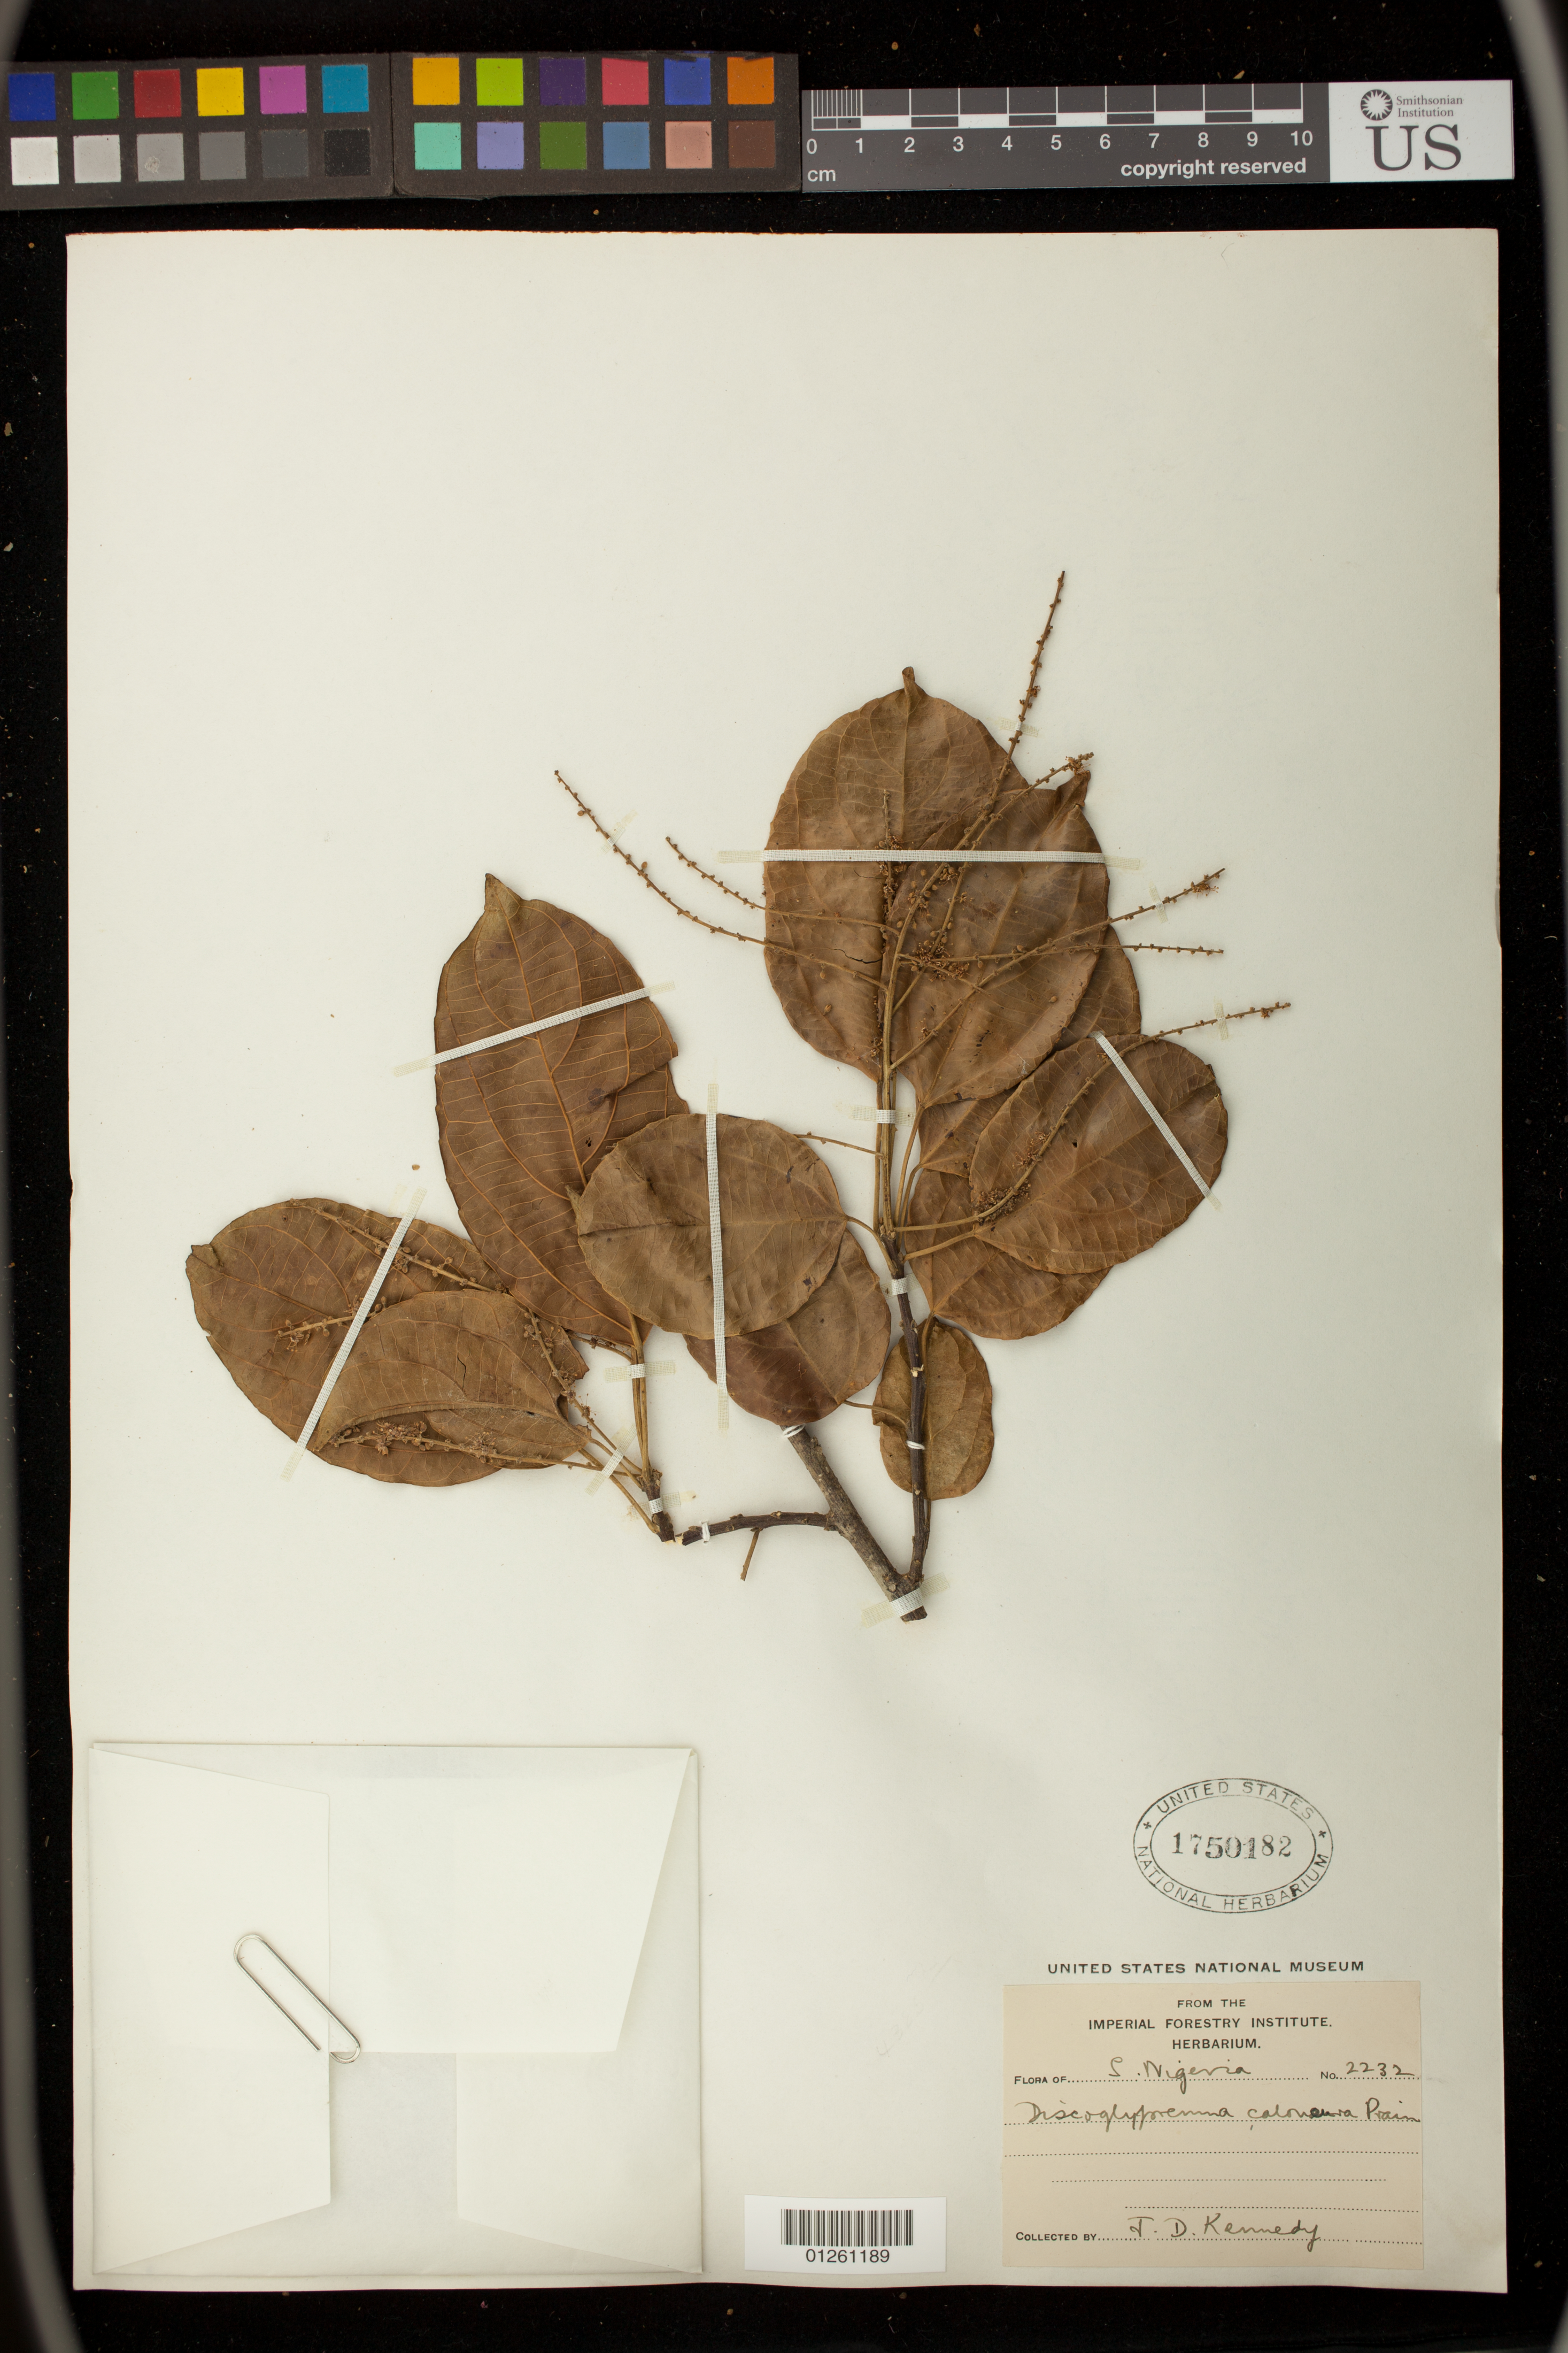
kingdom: Plantae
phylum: Tracheophyta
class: Magnoliopsida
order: Malpighiales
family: Euphorbiaceae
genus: Discoglypremna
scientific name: Discoglypremna caloneura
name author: (Pax) Prain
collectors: J. D. Kennedy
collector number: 2232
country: Nigeria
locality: S. Nigeria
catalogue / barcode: US 1750182